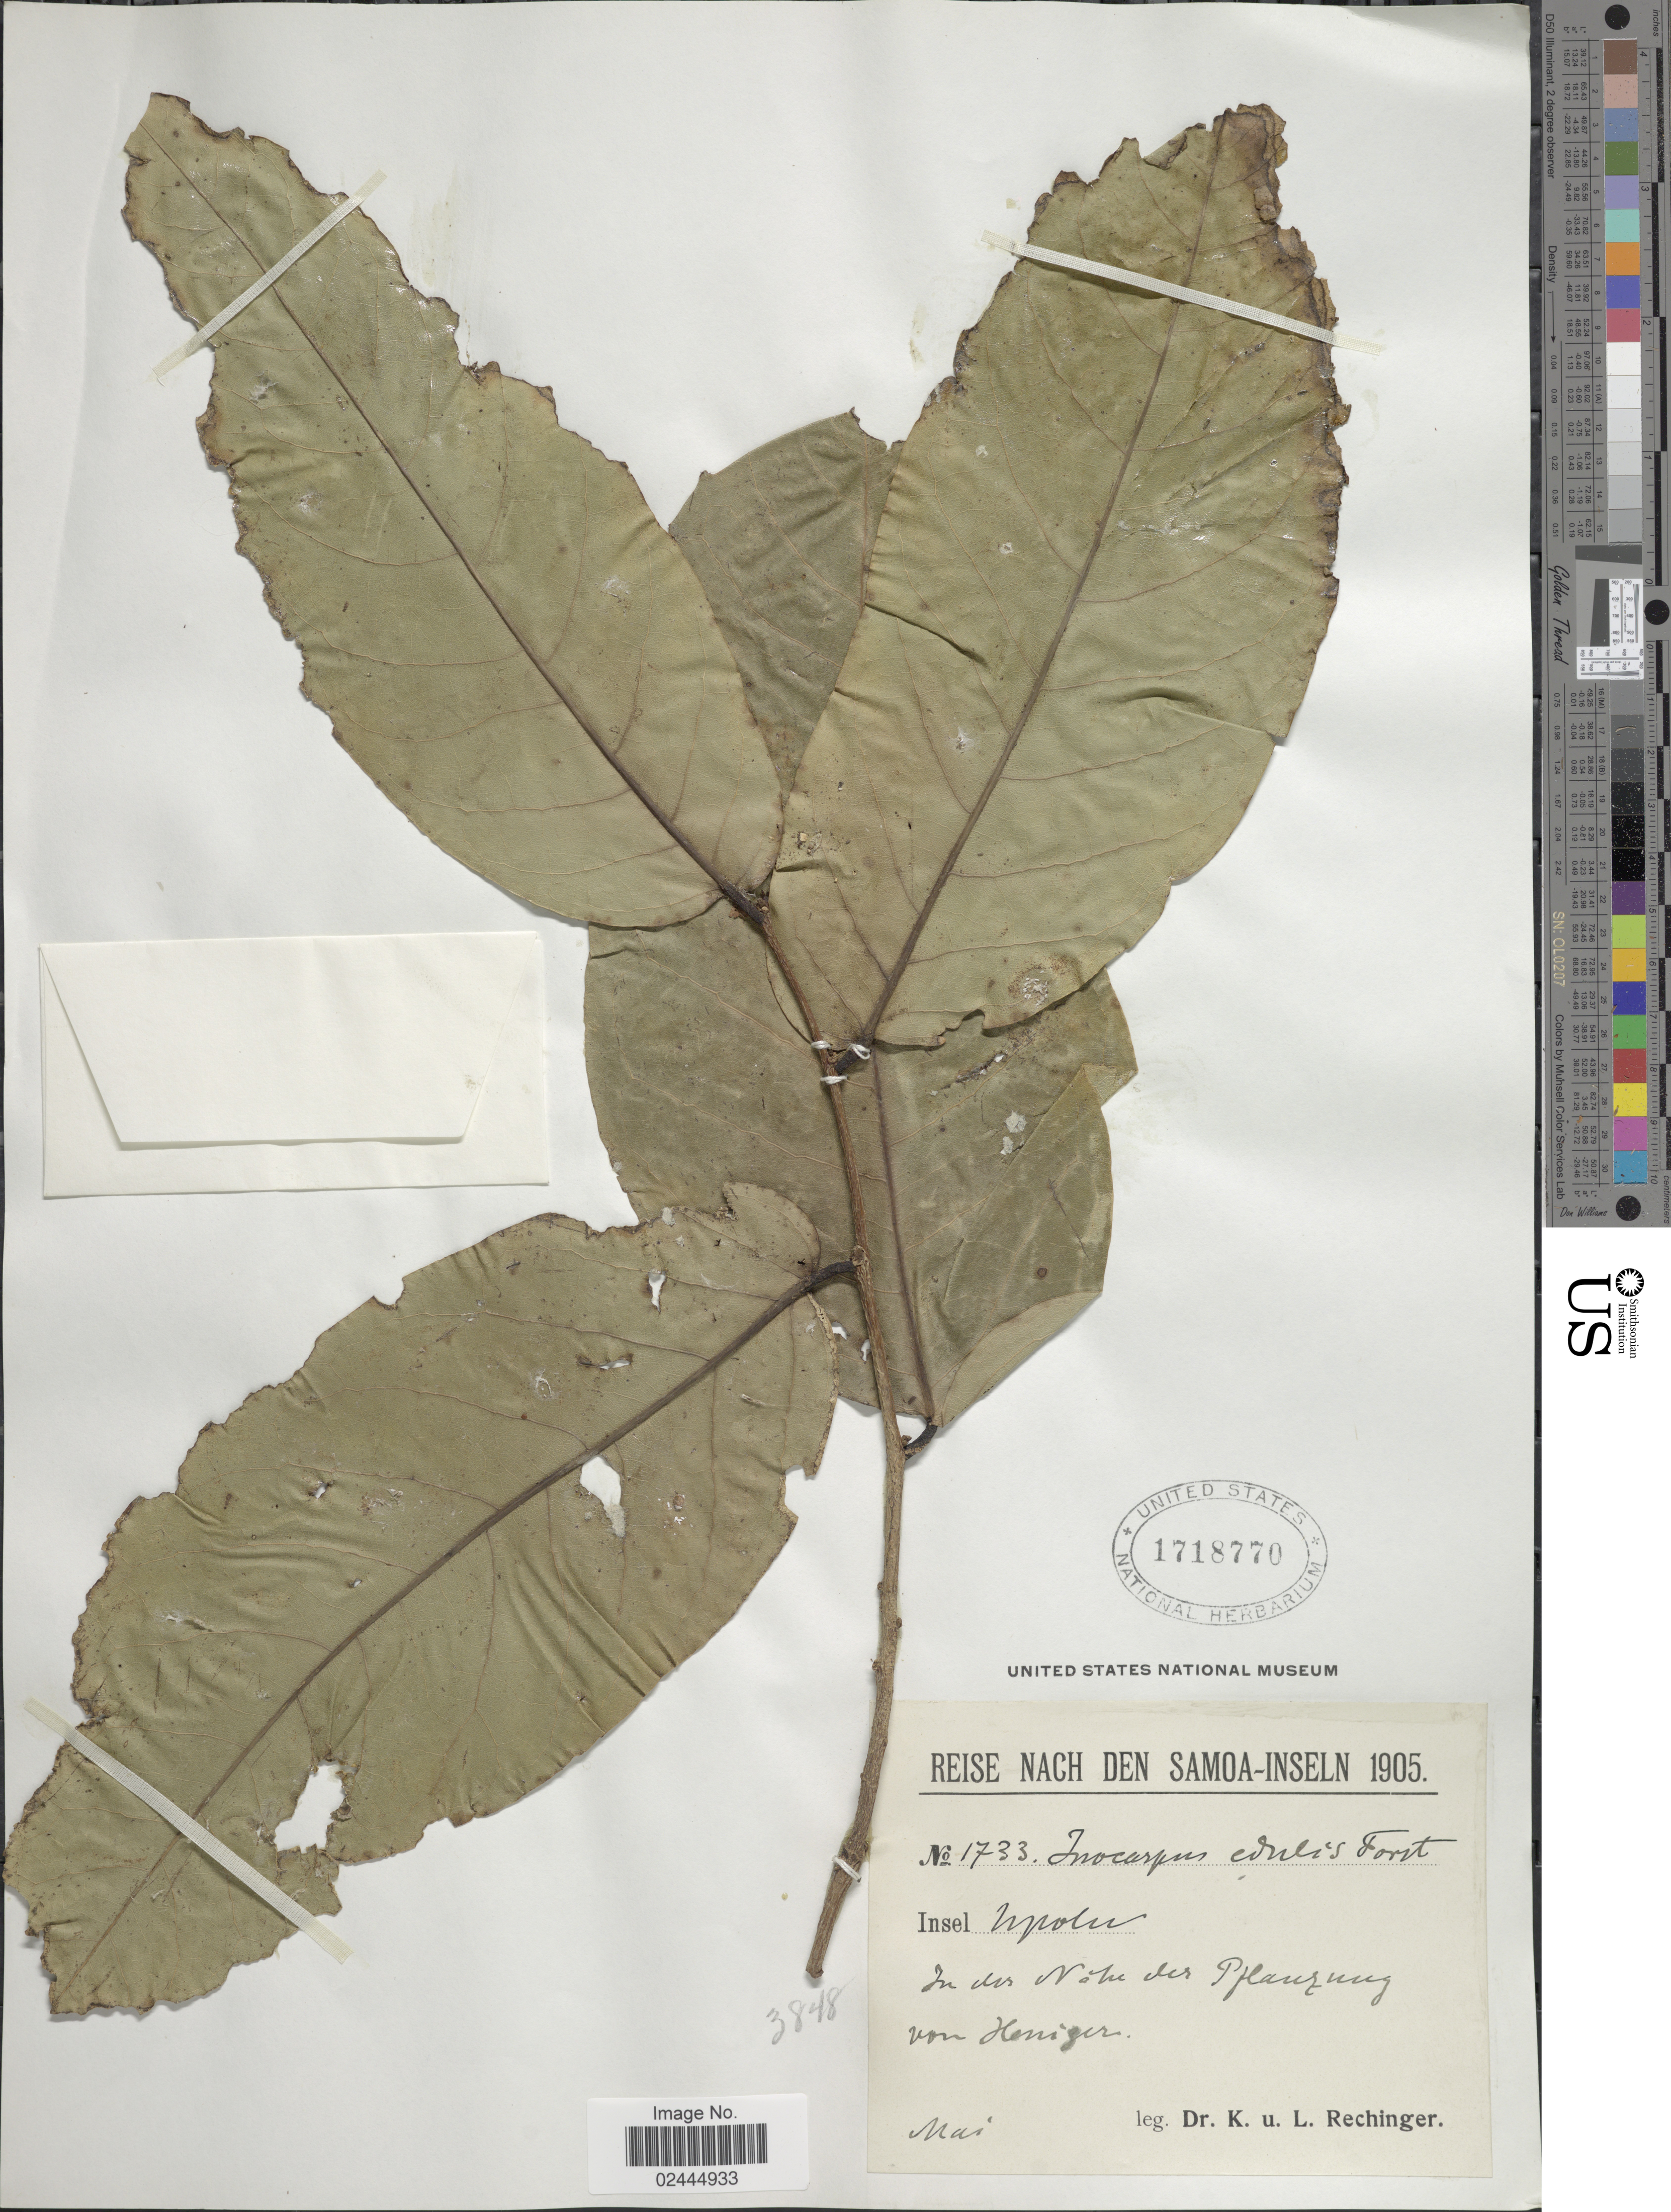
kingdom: Plantae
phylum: Tracheophyta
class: Magnoliopsida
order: Fabales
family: Fabaceae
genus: Inocarpus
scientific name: Inocarpus fagifer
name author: (Parkinson) Fosberg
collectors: K. Rechinger & L. Rechinger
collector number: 1733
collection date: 1905-05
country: Samoa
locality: Samoa-Iseln, Insel Upolu, In des Nohu der Planz [illegible text] von Heniger. [interpreted]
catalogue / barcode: US 1718770